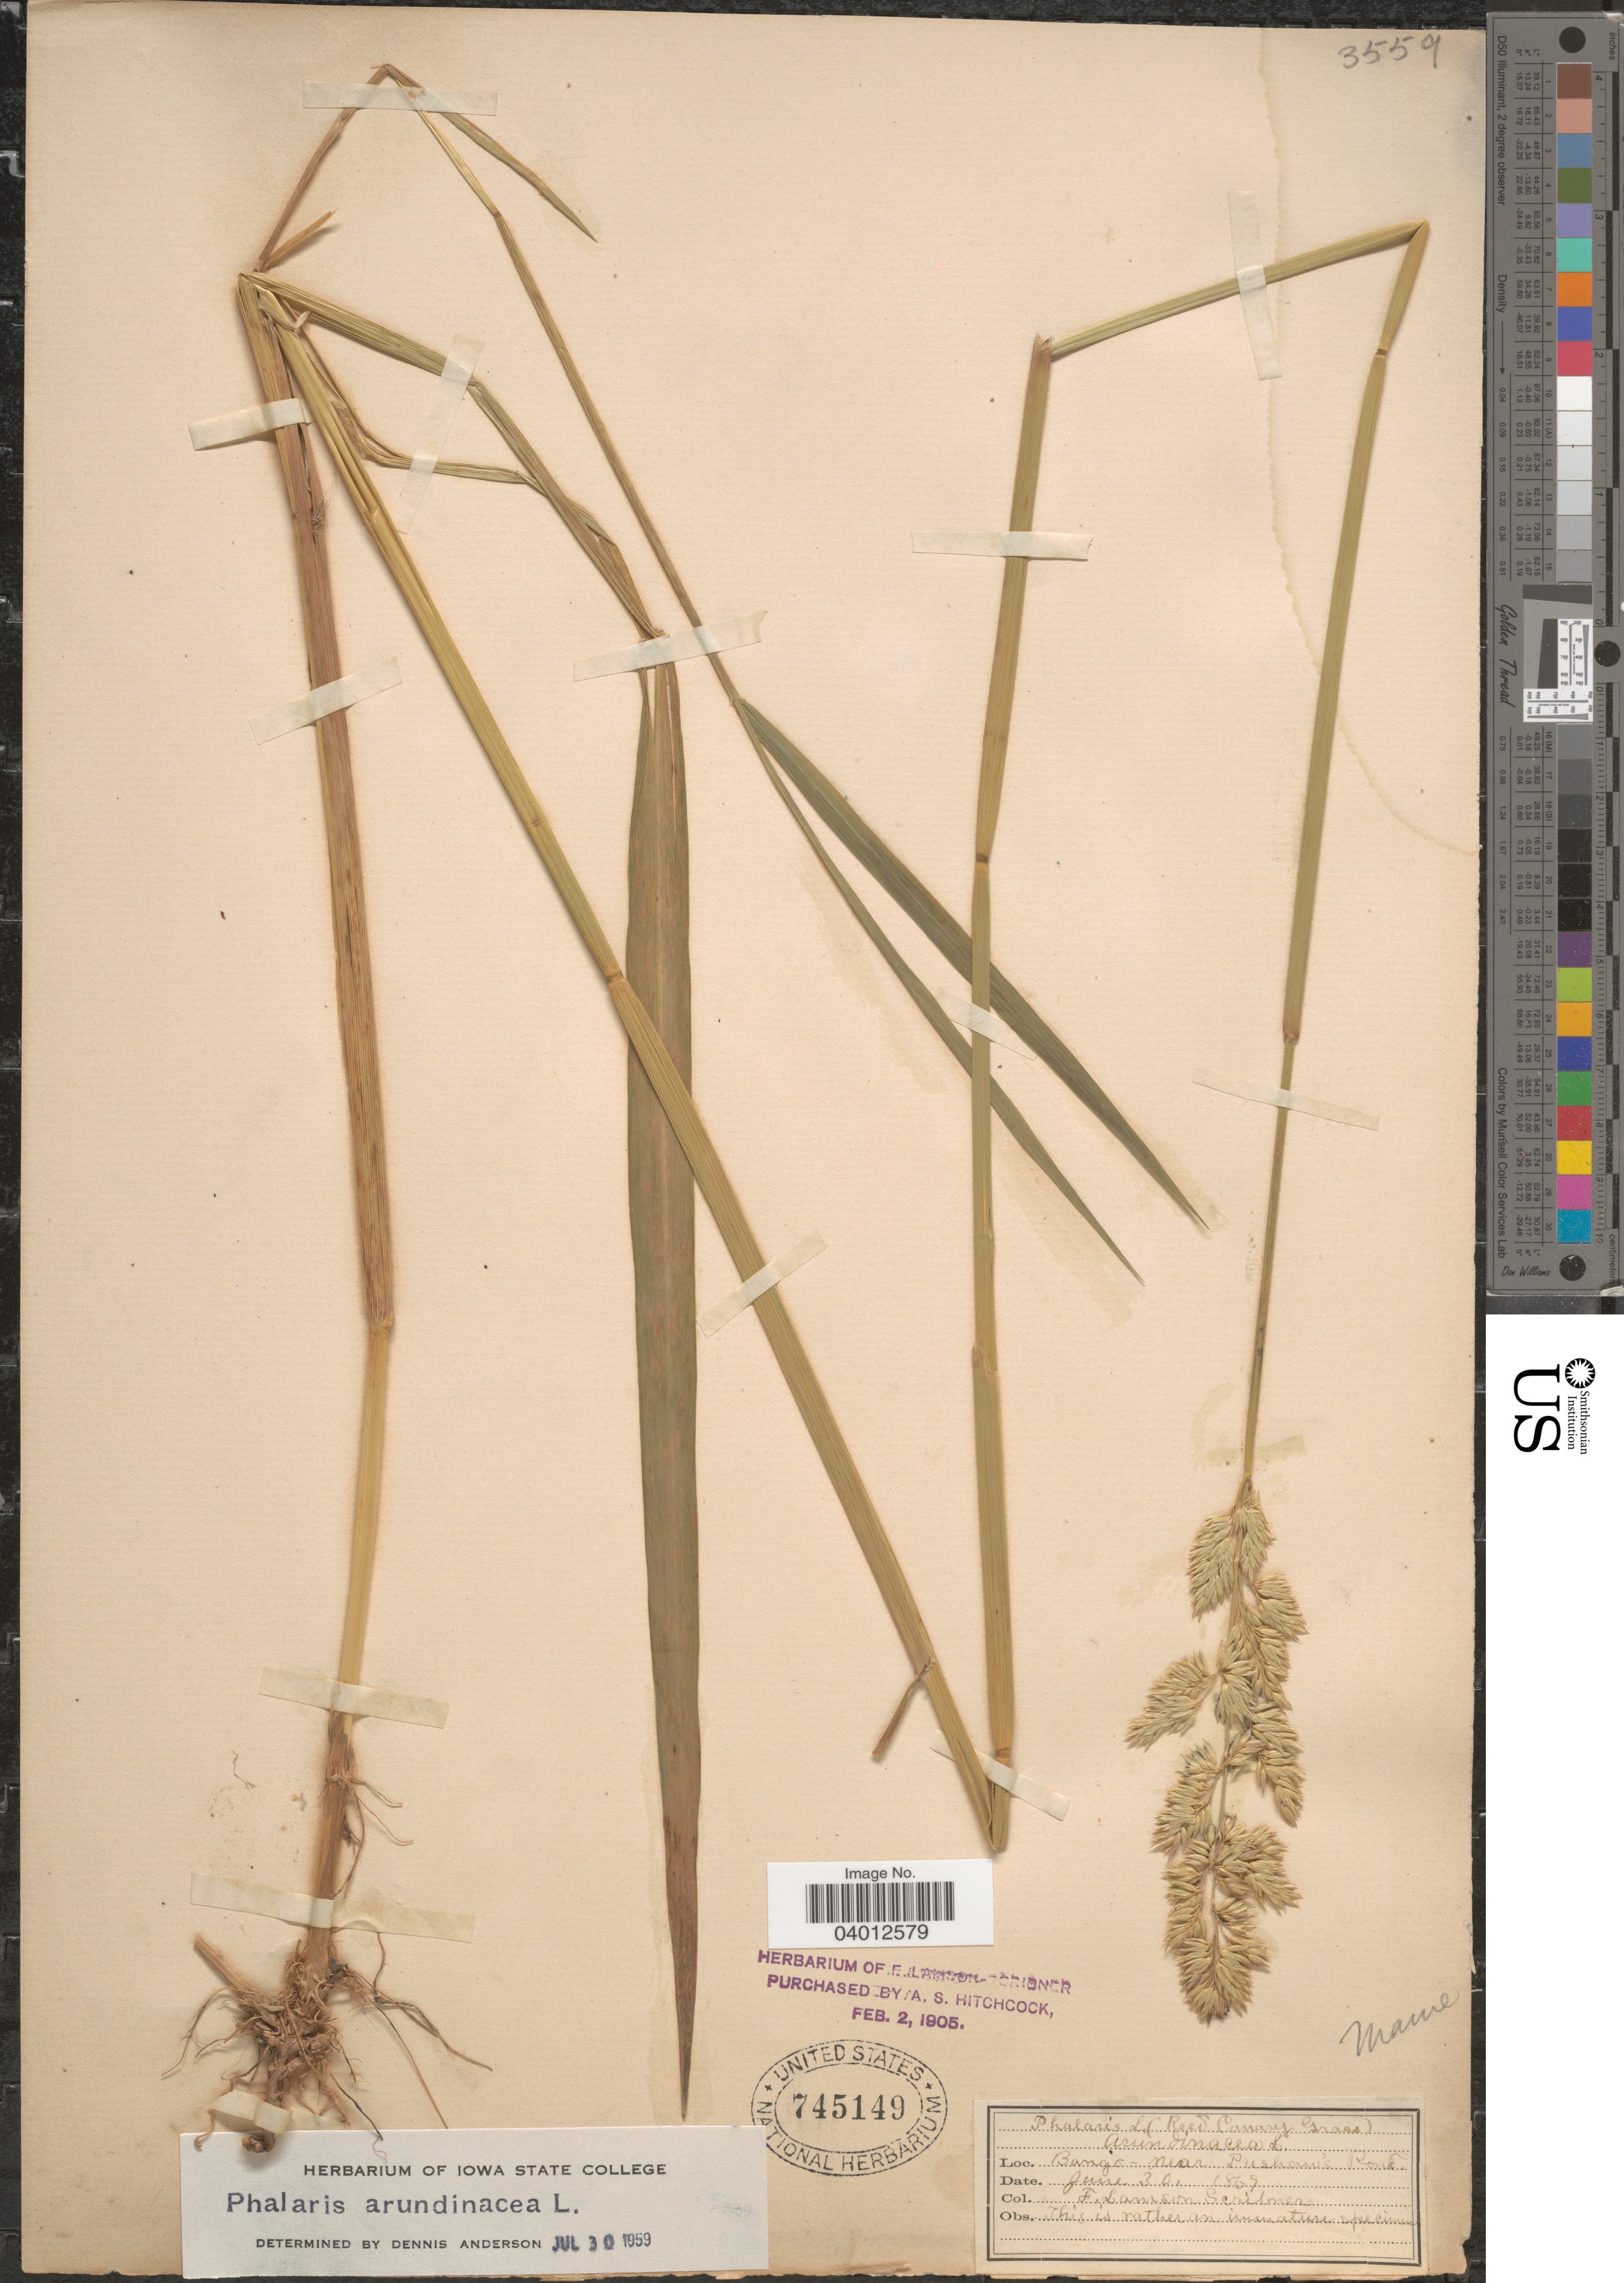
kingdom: Plantae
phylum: Tracheophyta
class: Liliopsida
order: Poales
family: Poaceae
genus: Phalaris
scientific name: Phalaris arundinacea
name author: L.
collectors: F. Lamson-Scribner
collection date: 1869-06-30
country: United States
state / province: Maine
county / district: Penobscot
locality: Bangor - near Pushaw's Pond.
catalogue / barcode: US 745149